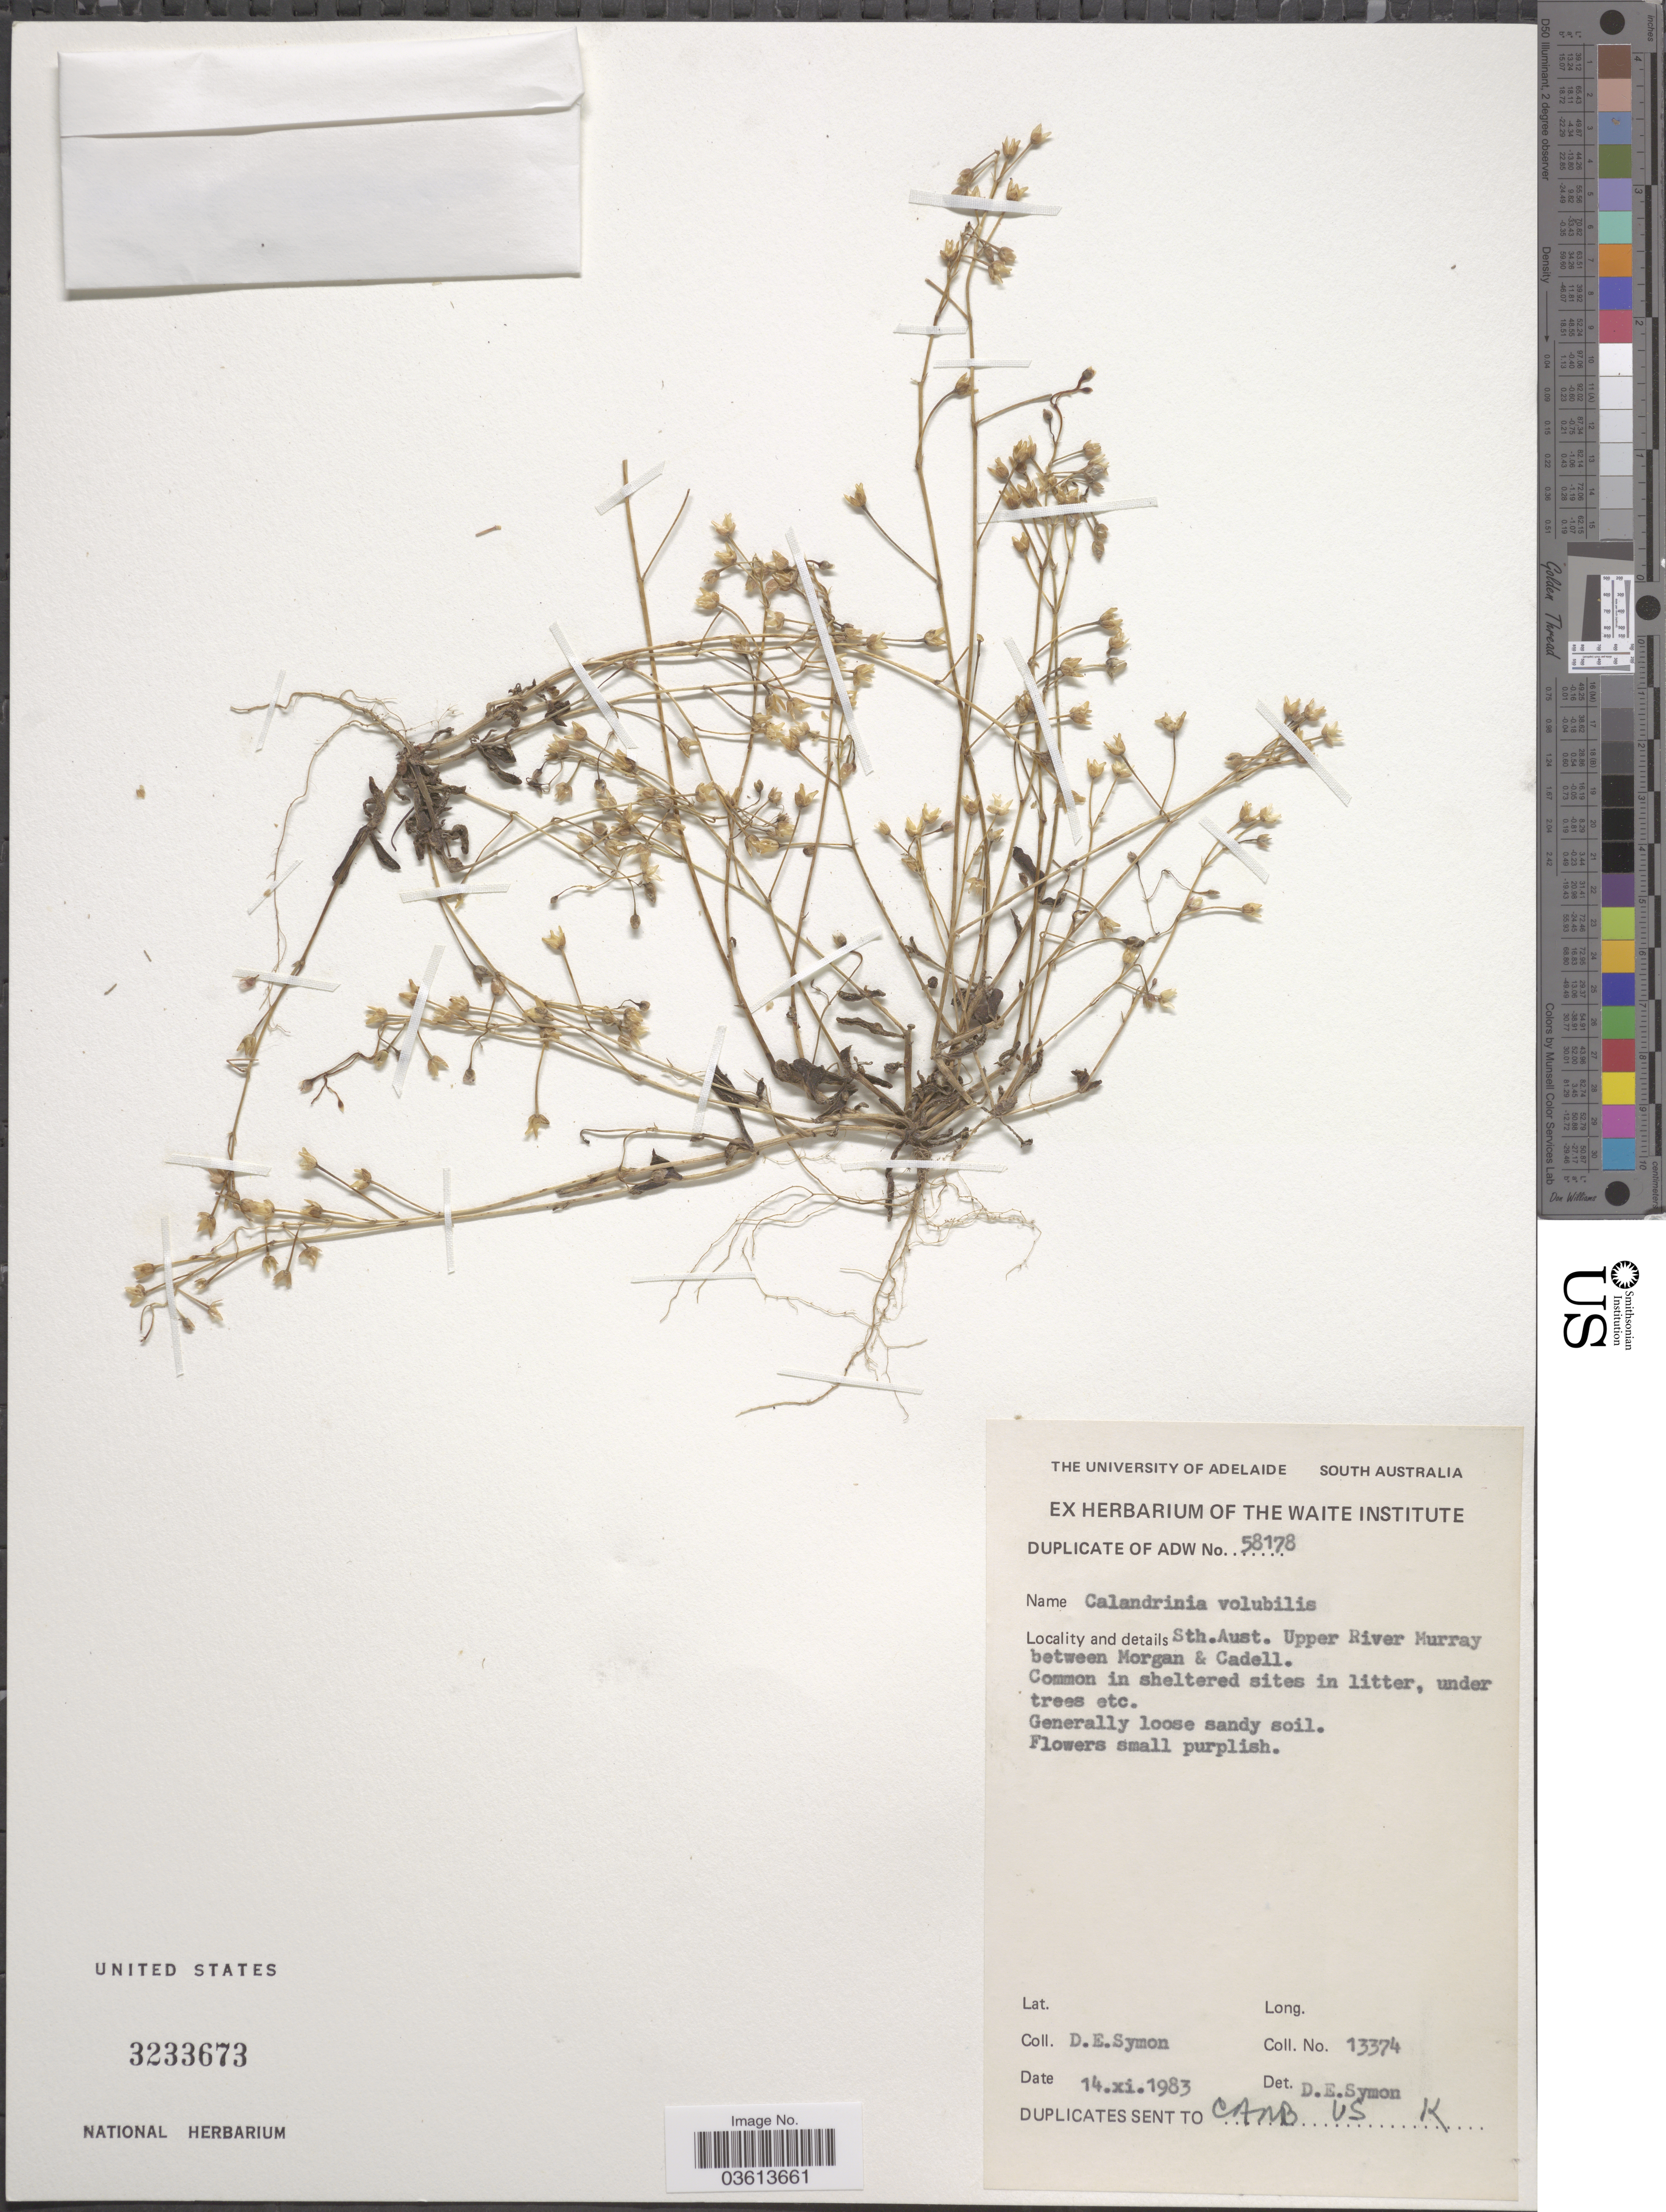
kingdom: Plantae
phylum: Tracheophyta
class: Magnoliopsida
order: Caryophyllales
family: Montiaceae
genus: Parakeelya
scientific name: Parakeelya eremaea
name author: (Ewart) Hershk.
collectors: D. Symon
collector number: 13374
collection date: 1983-11-14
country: Australia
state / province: South Australia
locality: Upper River Murray between Morgan & Cadell.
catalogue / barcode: US 3233673